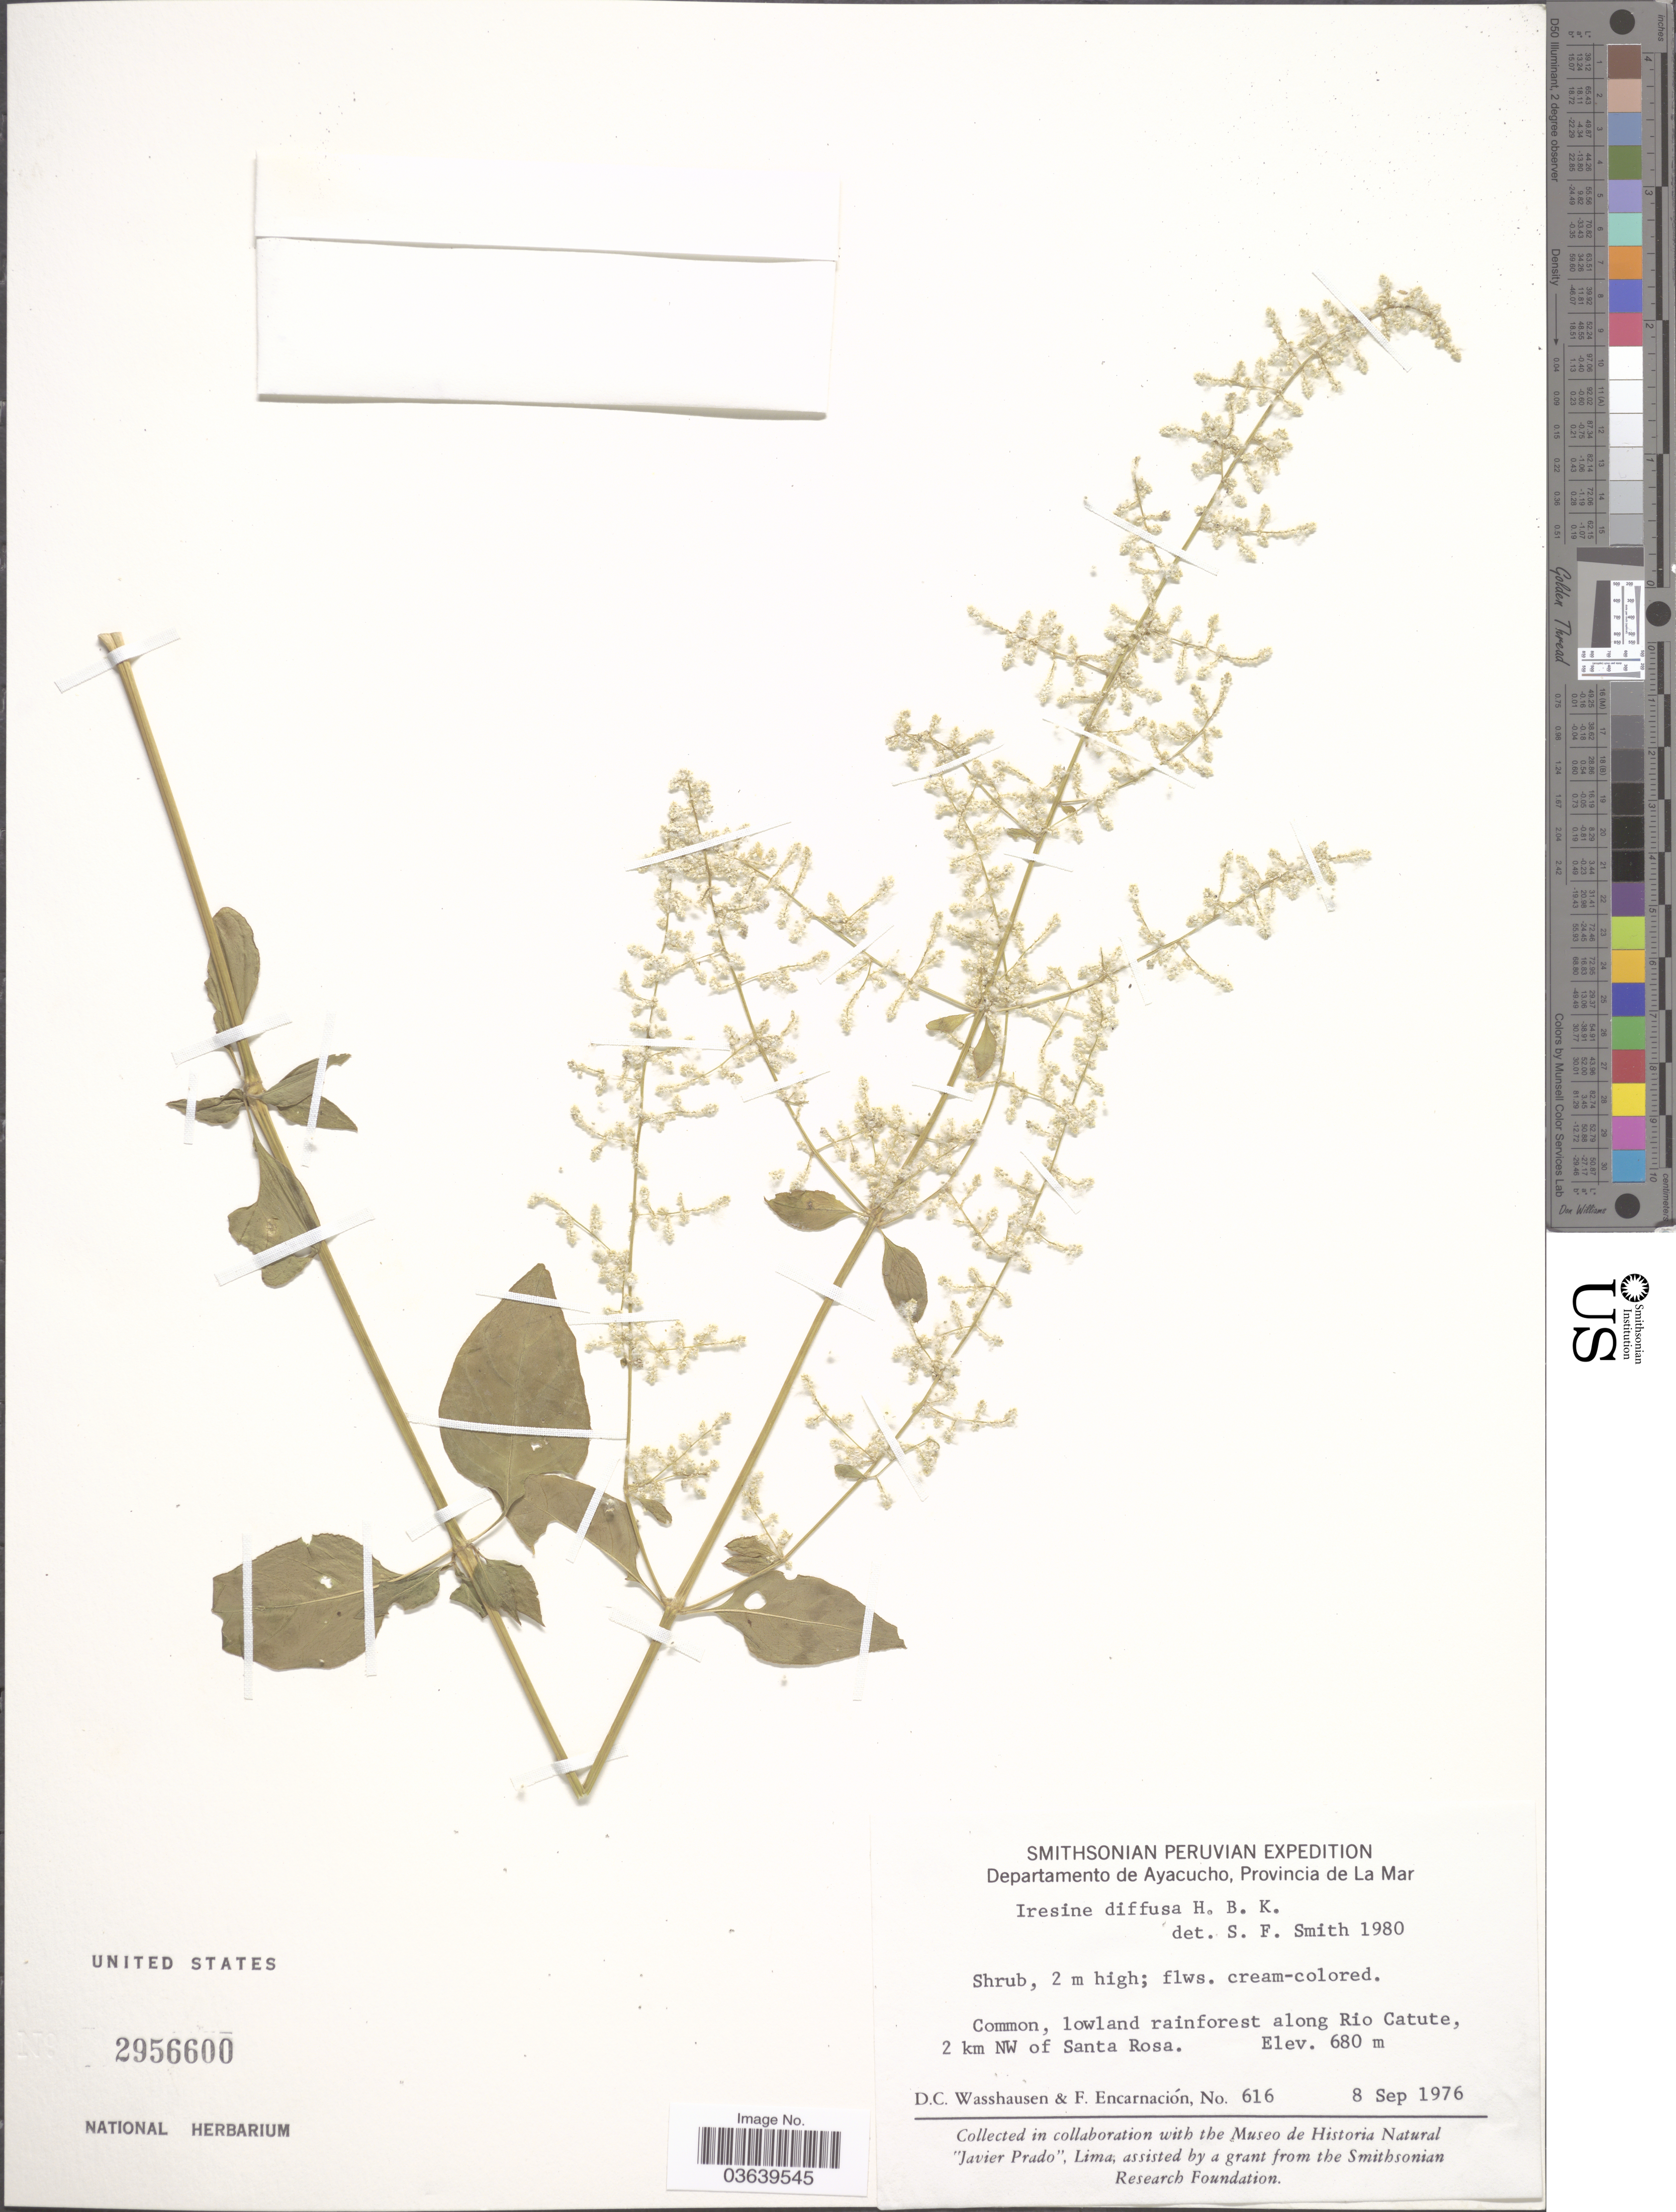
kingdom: Plantae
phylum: Tracheophyta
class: Magnoliopsida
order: Caryophyllales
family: Amaranthaceae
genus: Iresine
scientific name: Iresine celosia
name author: L.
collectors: D. C. Wasshausen & F. Encarnación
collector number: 616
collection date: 1976-09-08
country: Peru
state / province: Ayacucho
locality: Departamento de Ayacucho, Provincia de La Mar. Lowland rainforest along Rio Catute, 2 km NW of Santa Rosa.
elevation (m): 680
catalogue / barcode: US 2956600